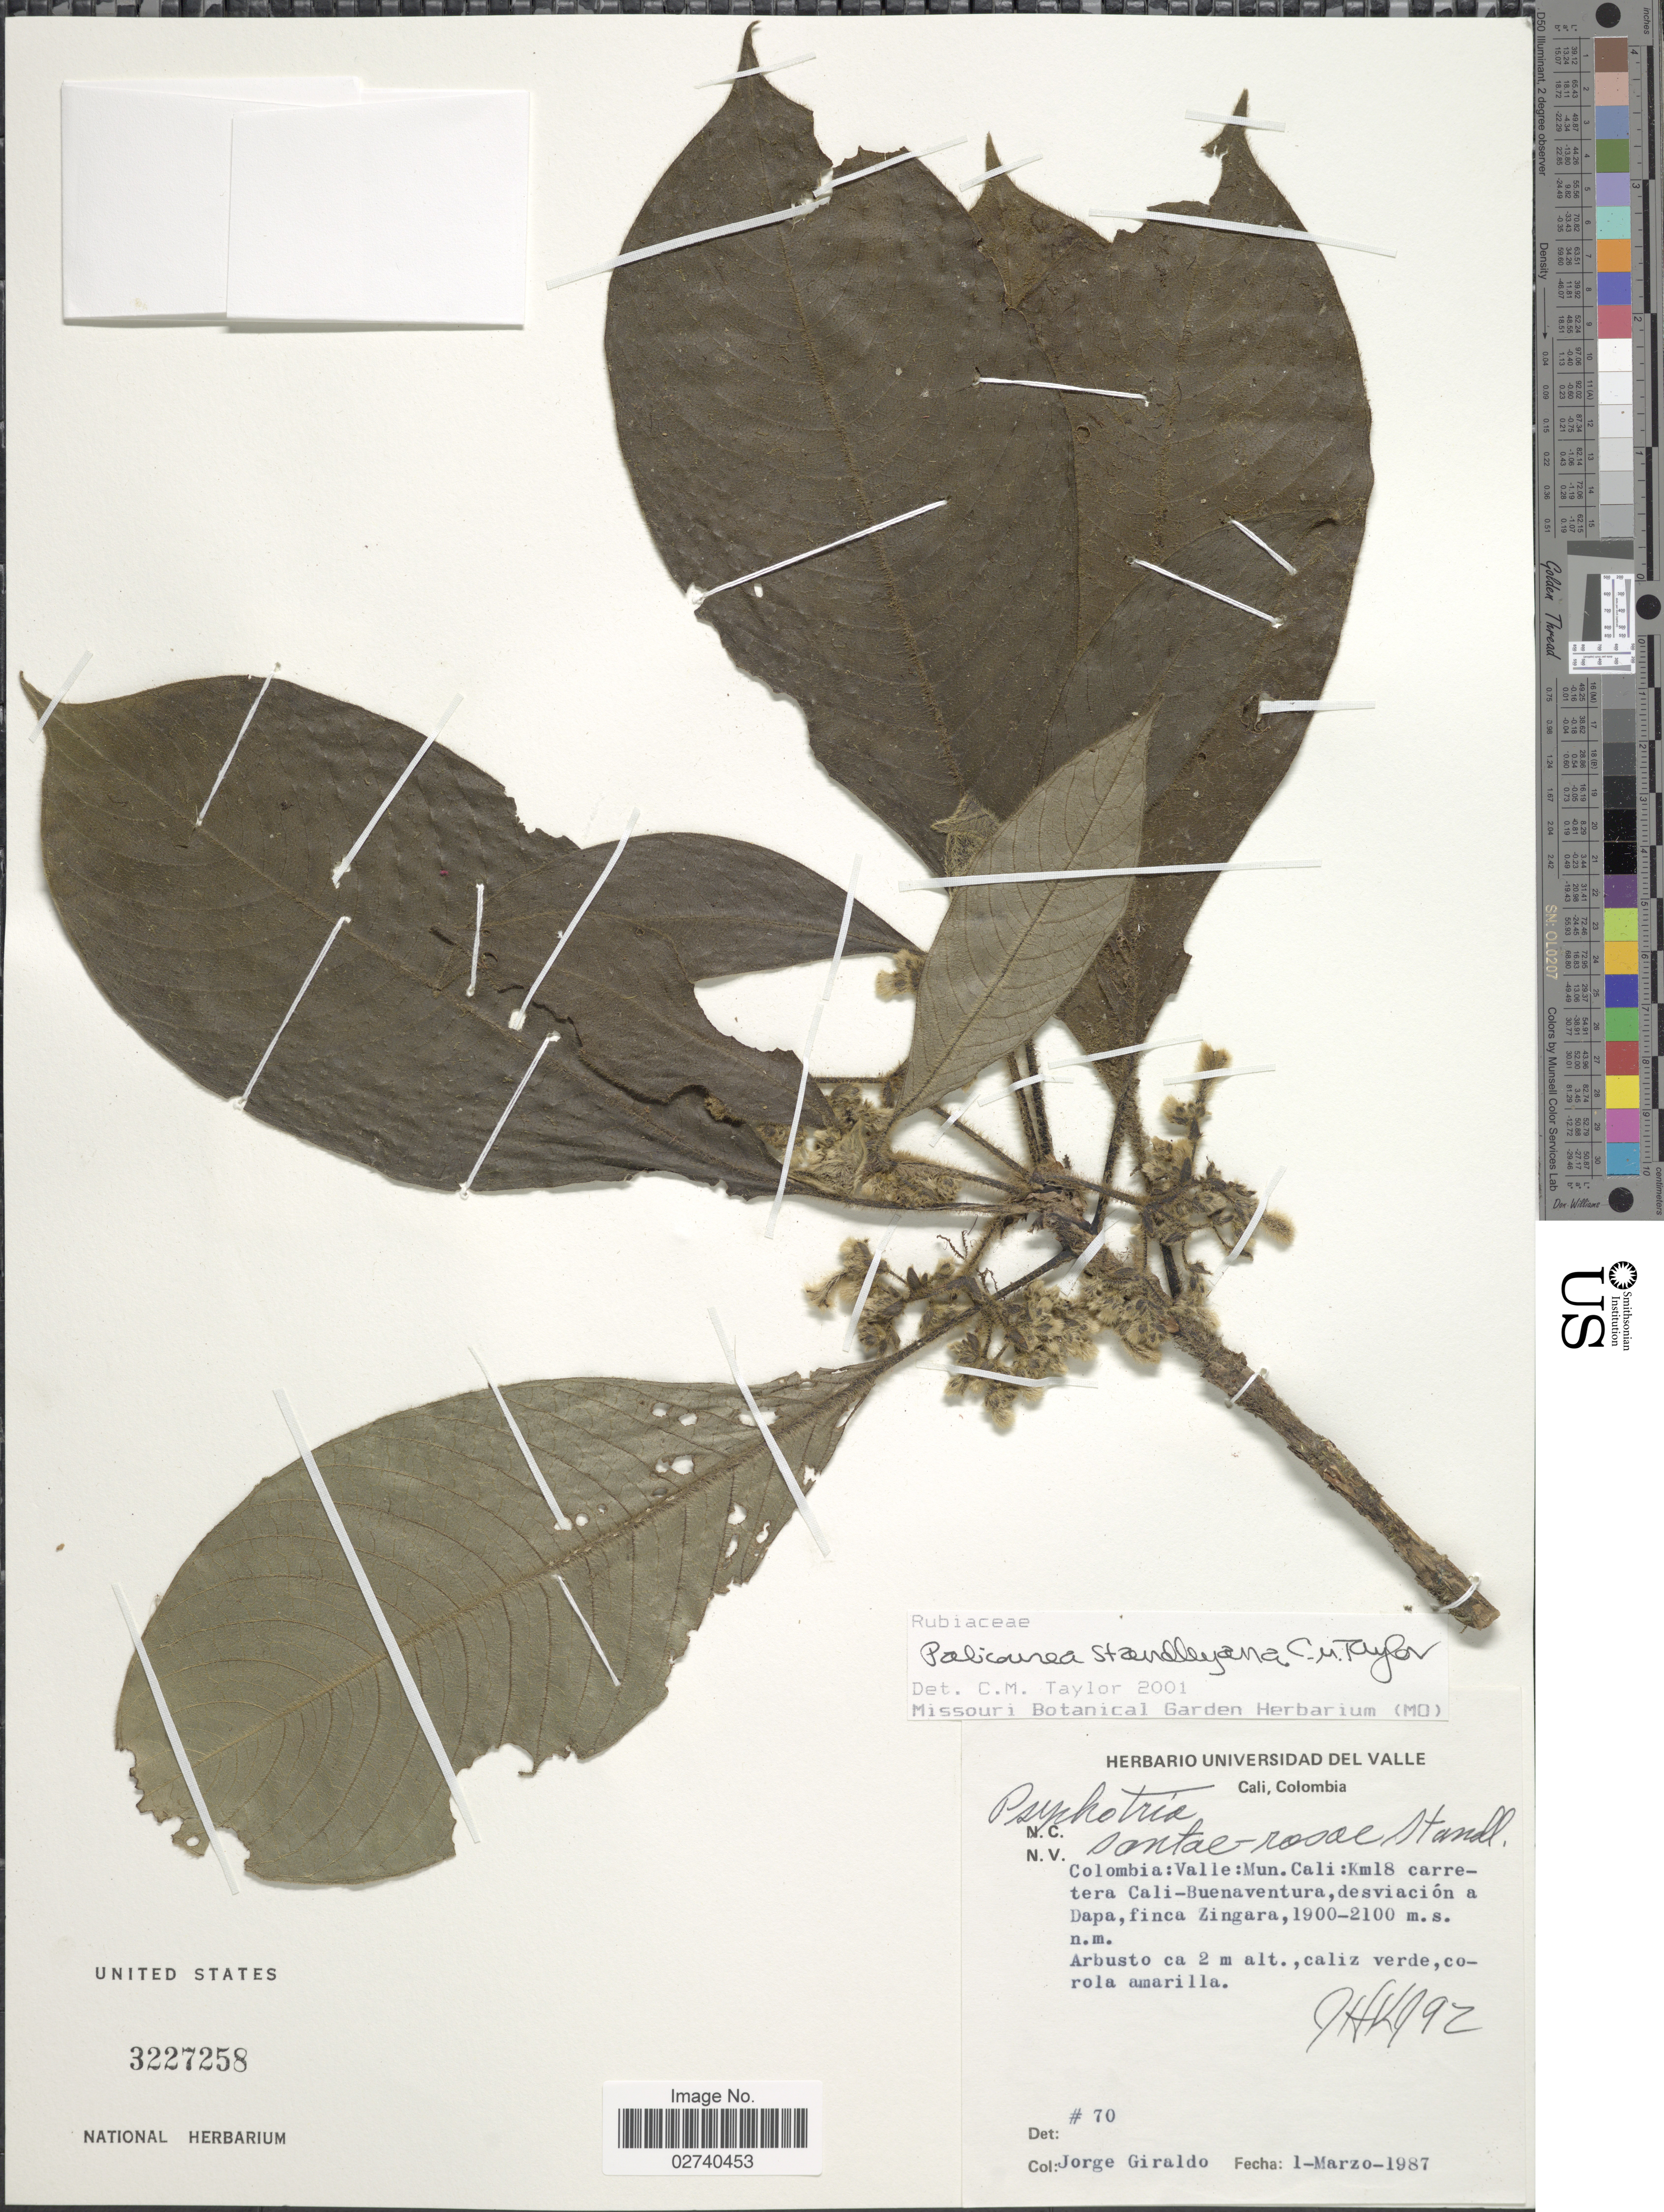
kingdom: Plantae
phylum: Tracheophyta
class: Magnoliopsida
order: Gentianales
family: Rubiaceae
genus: Palicourea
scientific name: Palicourea standleyana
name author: C.M. Taylor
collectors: J. Giraldo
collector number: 70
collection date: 1987-03-01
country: Colombia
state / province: Valle del Cauca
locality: Valle: Mun. Cali: Km18 carretera Cali-Buenaventura, desviacion a Dapa, finca Zingara.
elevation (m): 1900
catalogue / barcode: US 3227258